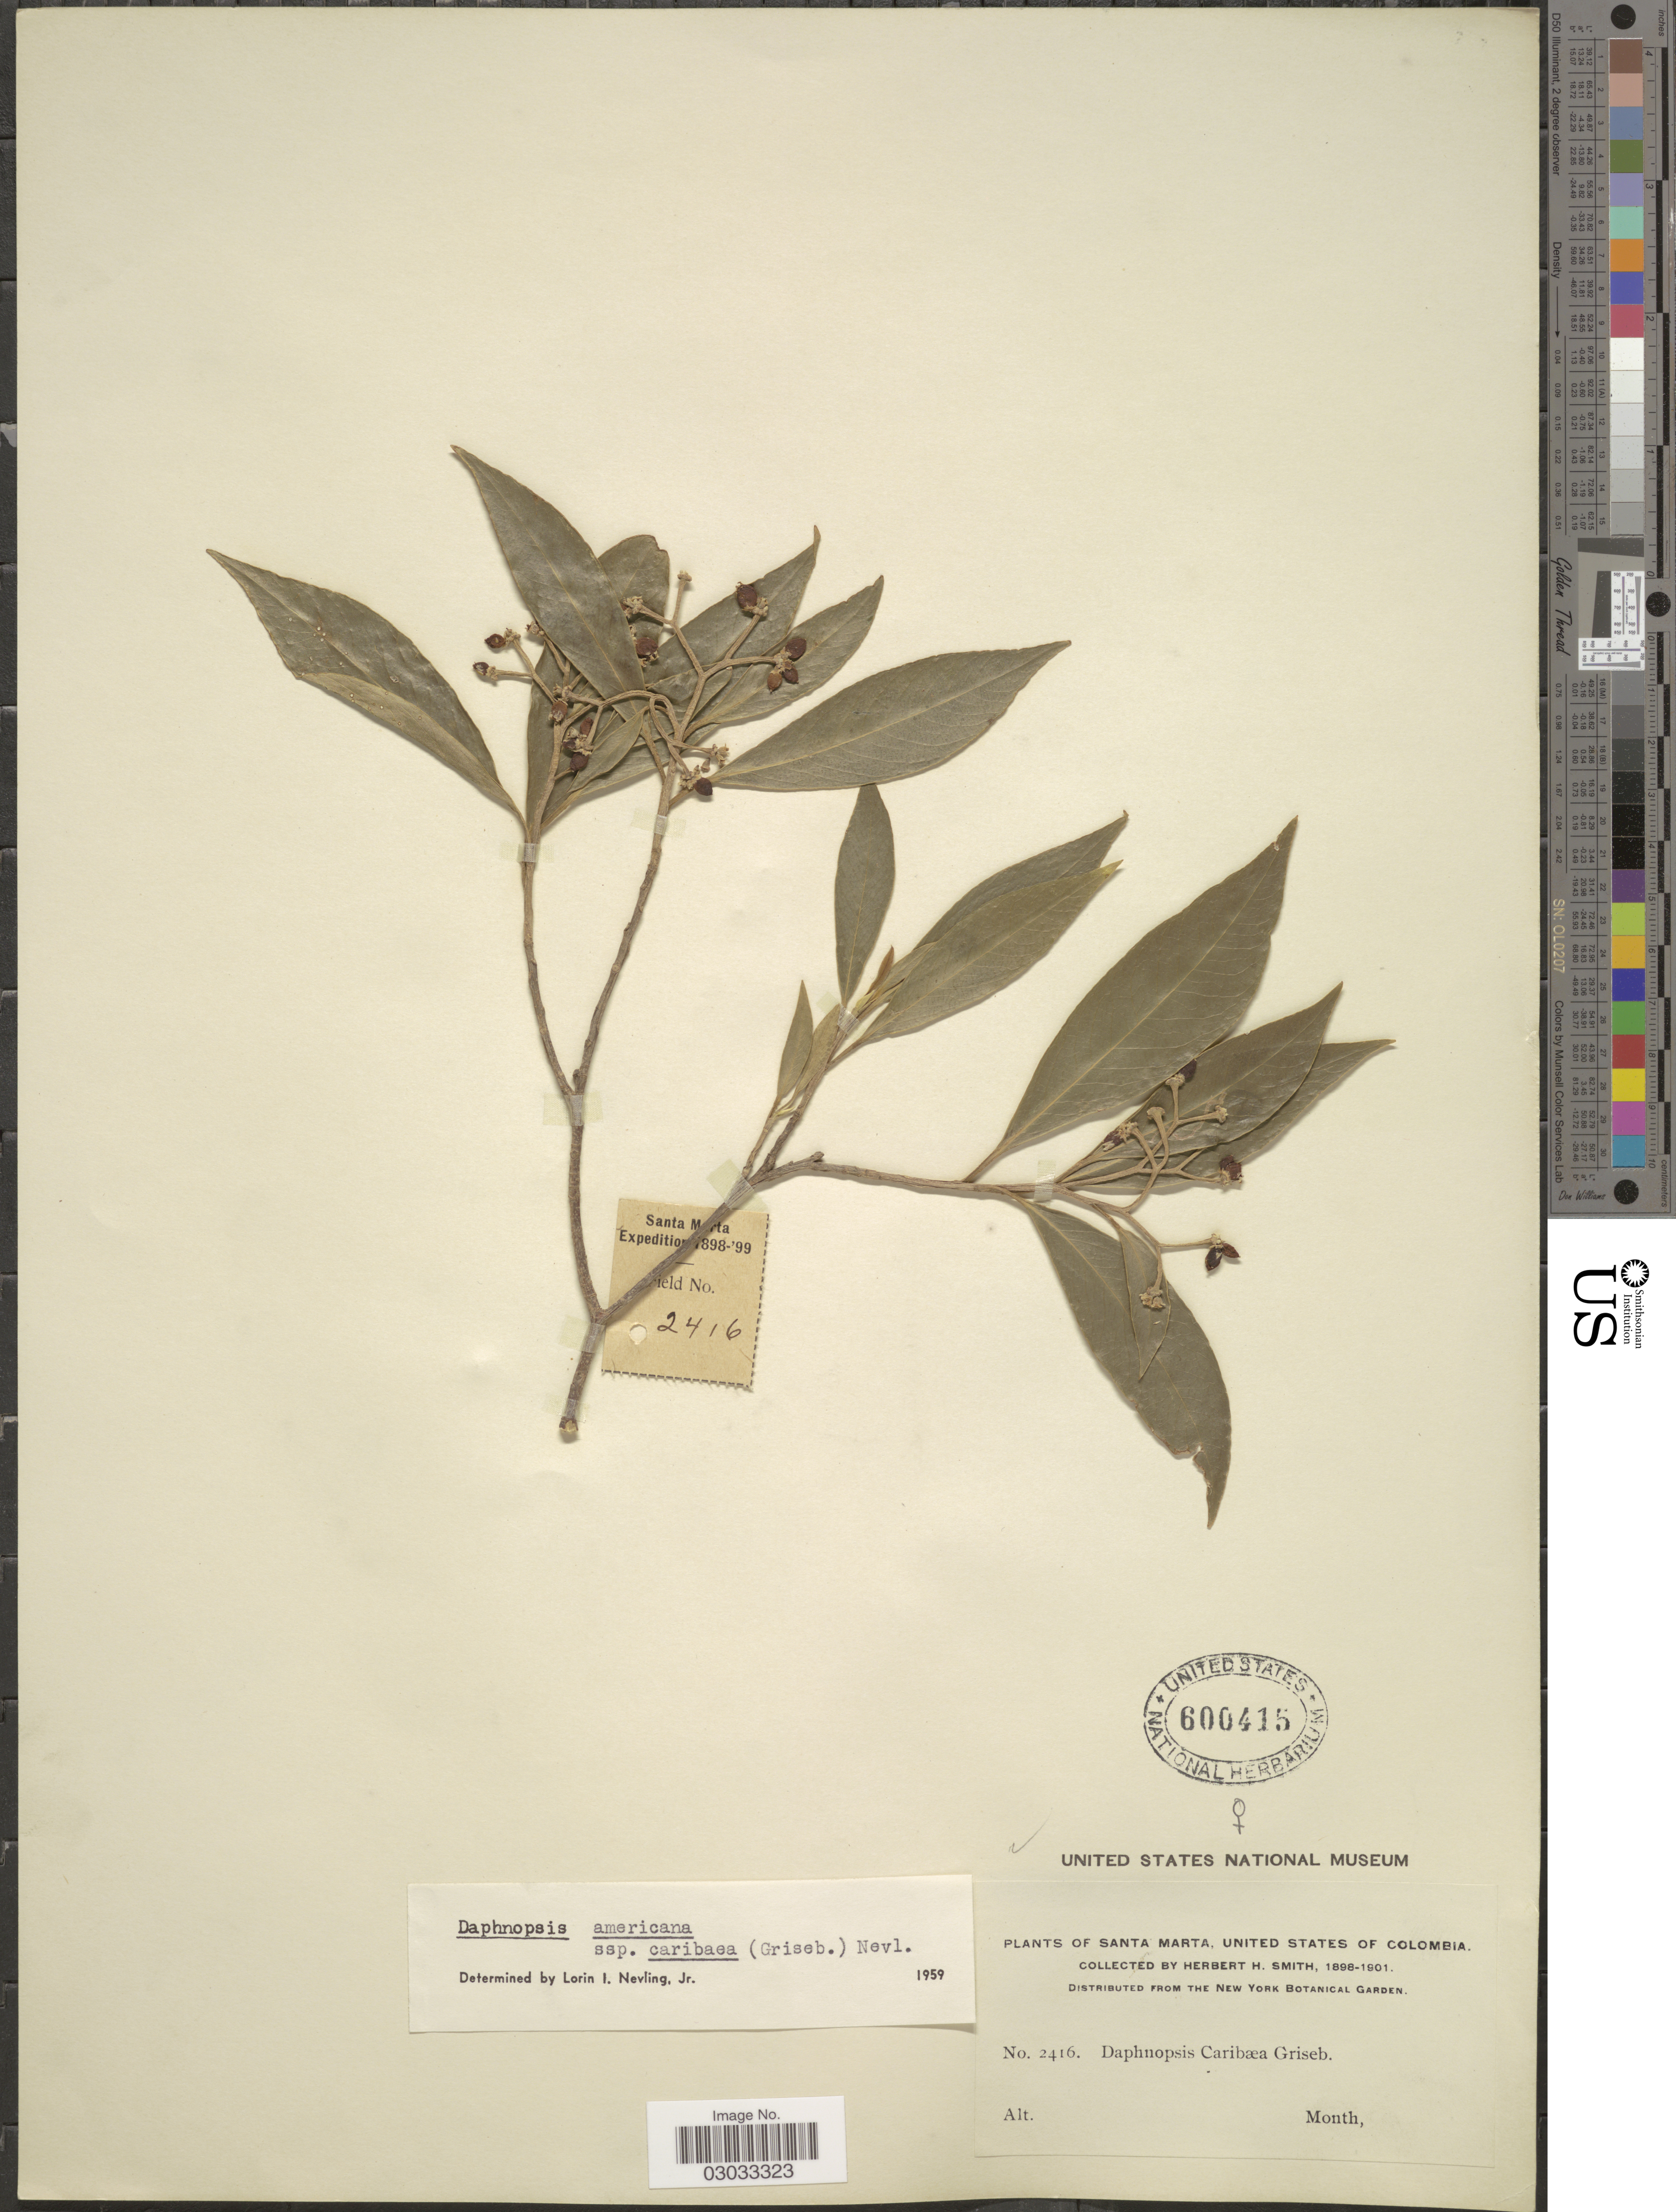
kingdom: Plantae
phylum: Tracheophyta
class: Magnoliopsida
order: Malvales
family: Thymelaeaceae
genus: Daphnopsis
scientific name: Daphnopsis americana subsp. caribaea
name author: (Griseb.) Nevling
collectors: Herbert H. Smith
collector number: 2416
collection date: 1898/1901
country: Colombia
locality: Santa Marta, United States of Colombia.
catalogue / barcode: US 600415